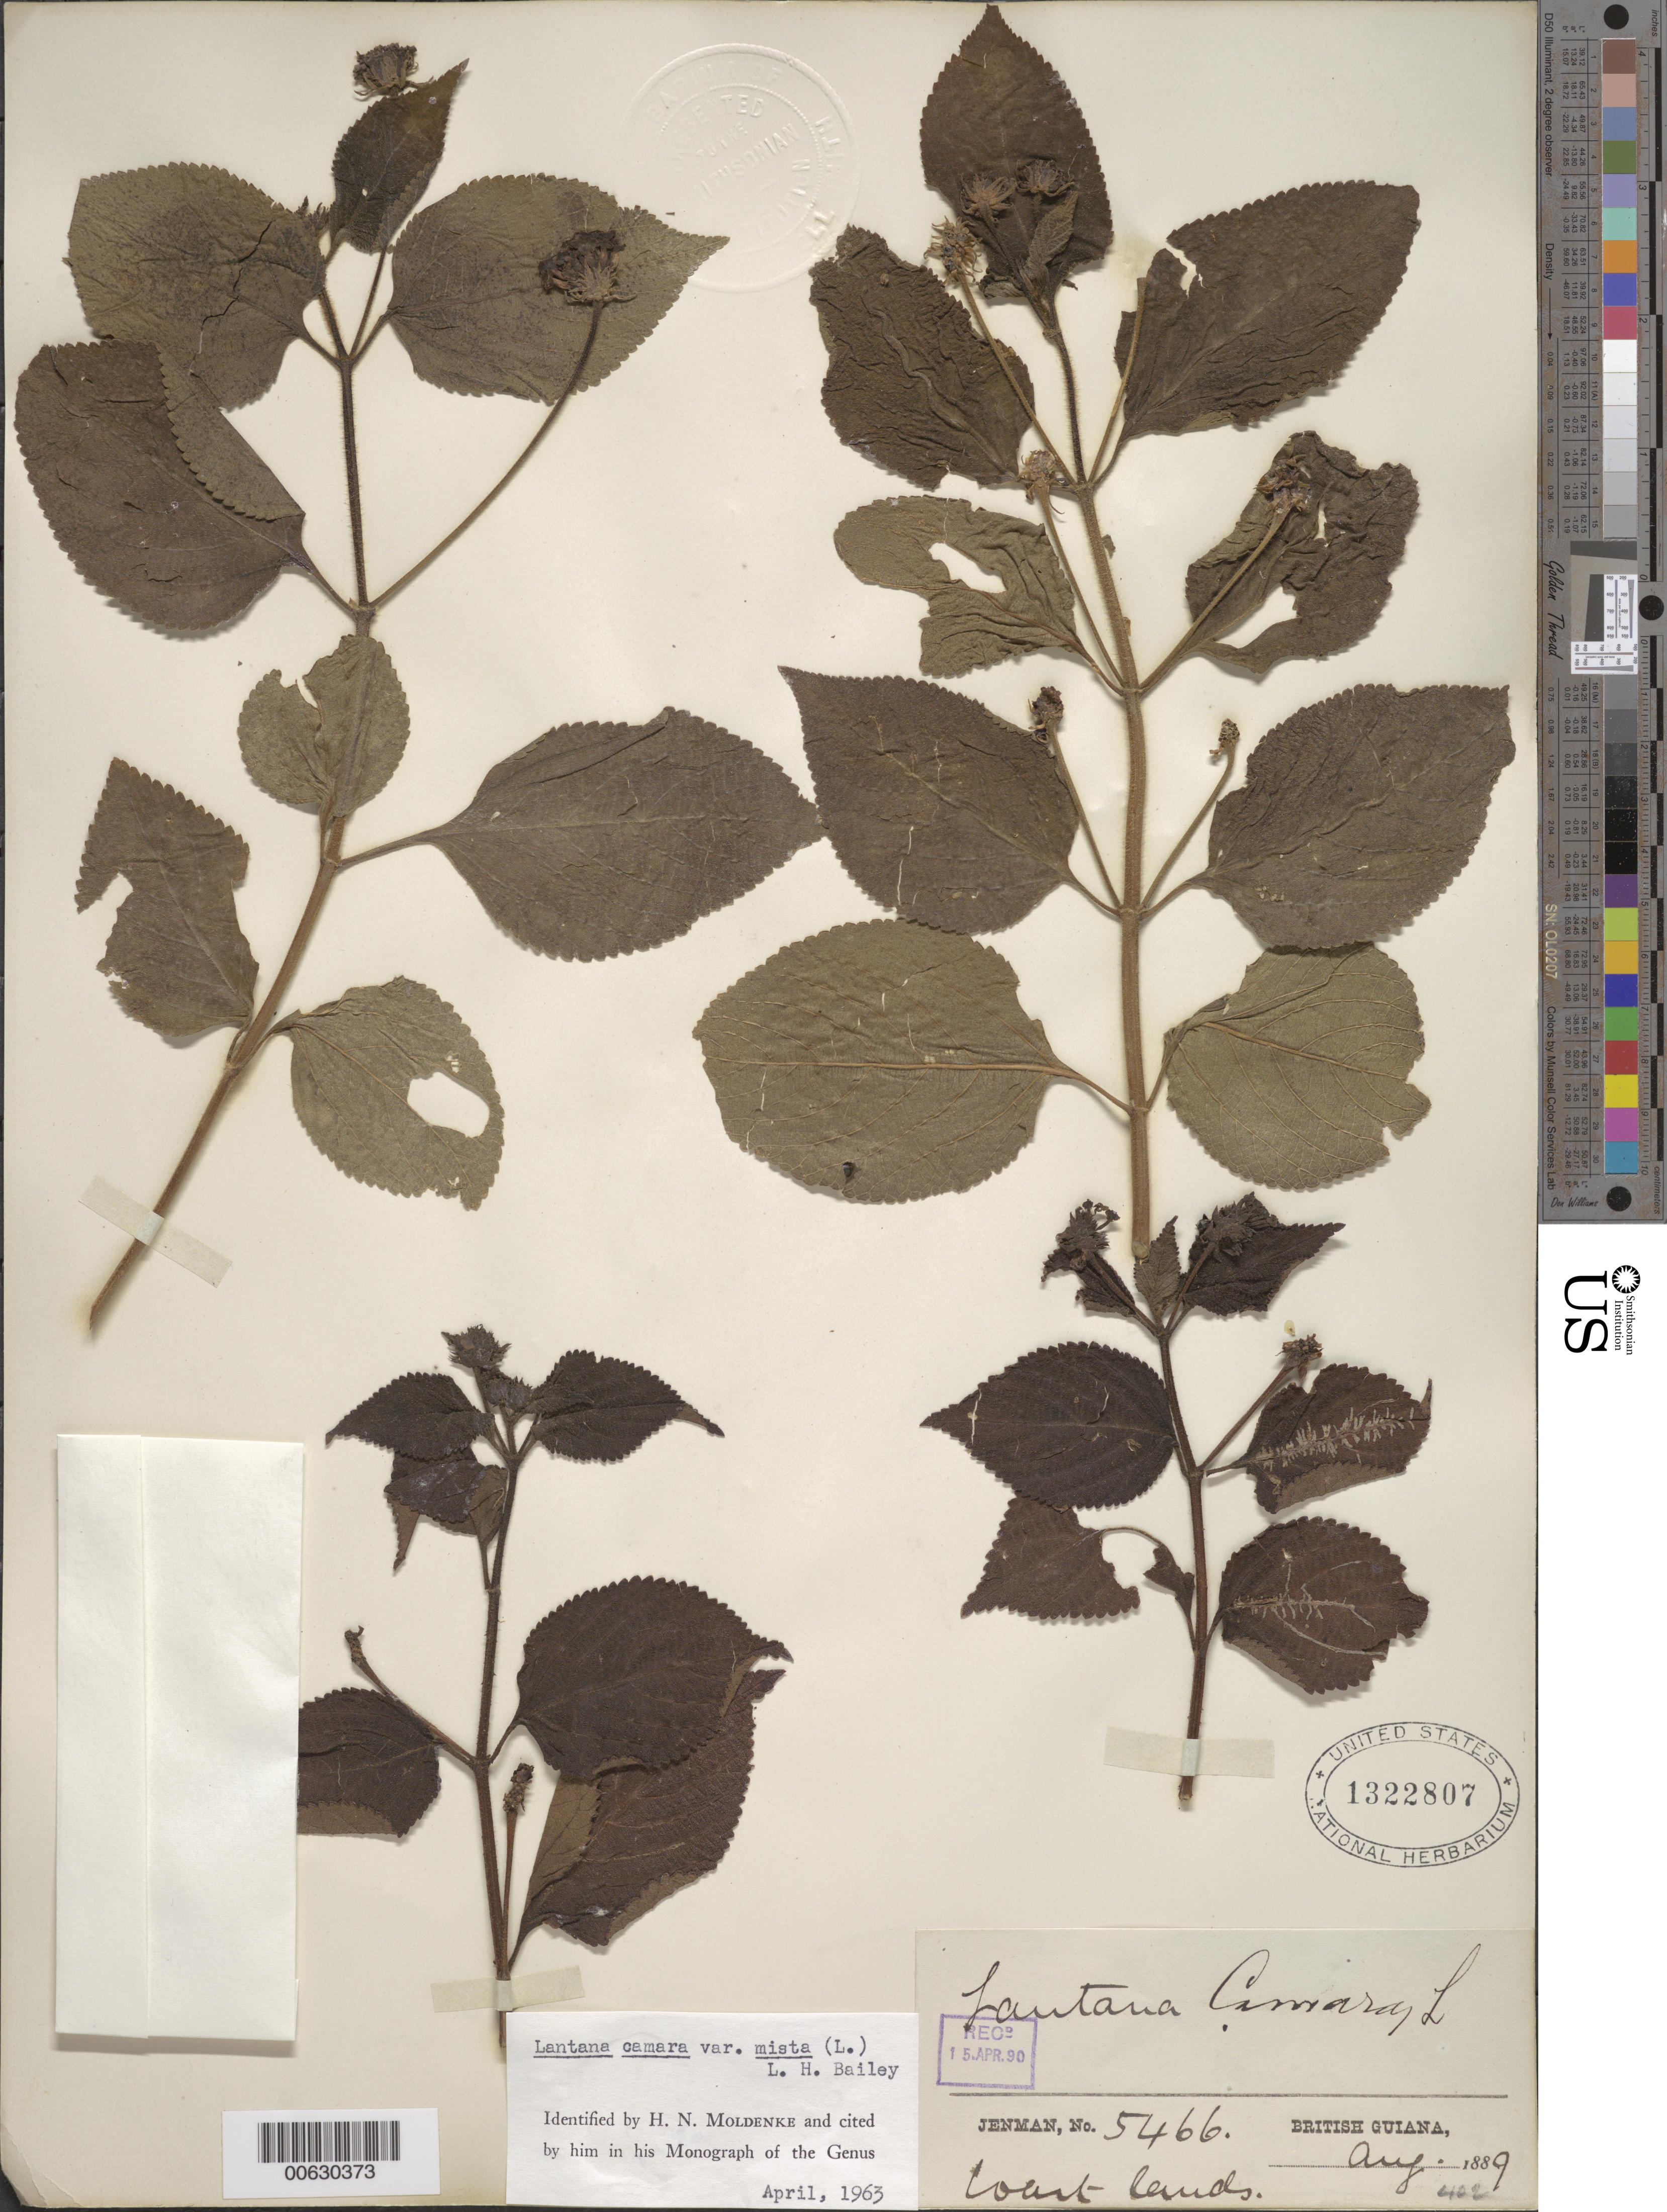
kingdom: Plantae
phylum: Tracheophyta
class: Magnoliopsida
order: Lamiales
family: Verbenaceae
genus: Lantana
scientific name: Lantana camara var. mista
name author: (L.) L.H. Bailey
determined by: Moldenke, H. N.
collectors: G. S. Jenman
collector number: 5466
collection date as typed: August 1889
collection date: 1889-08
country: Guyana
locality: Coast lands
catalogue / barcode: US 1322807